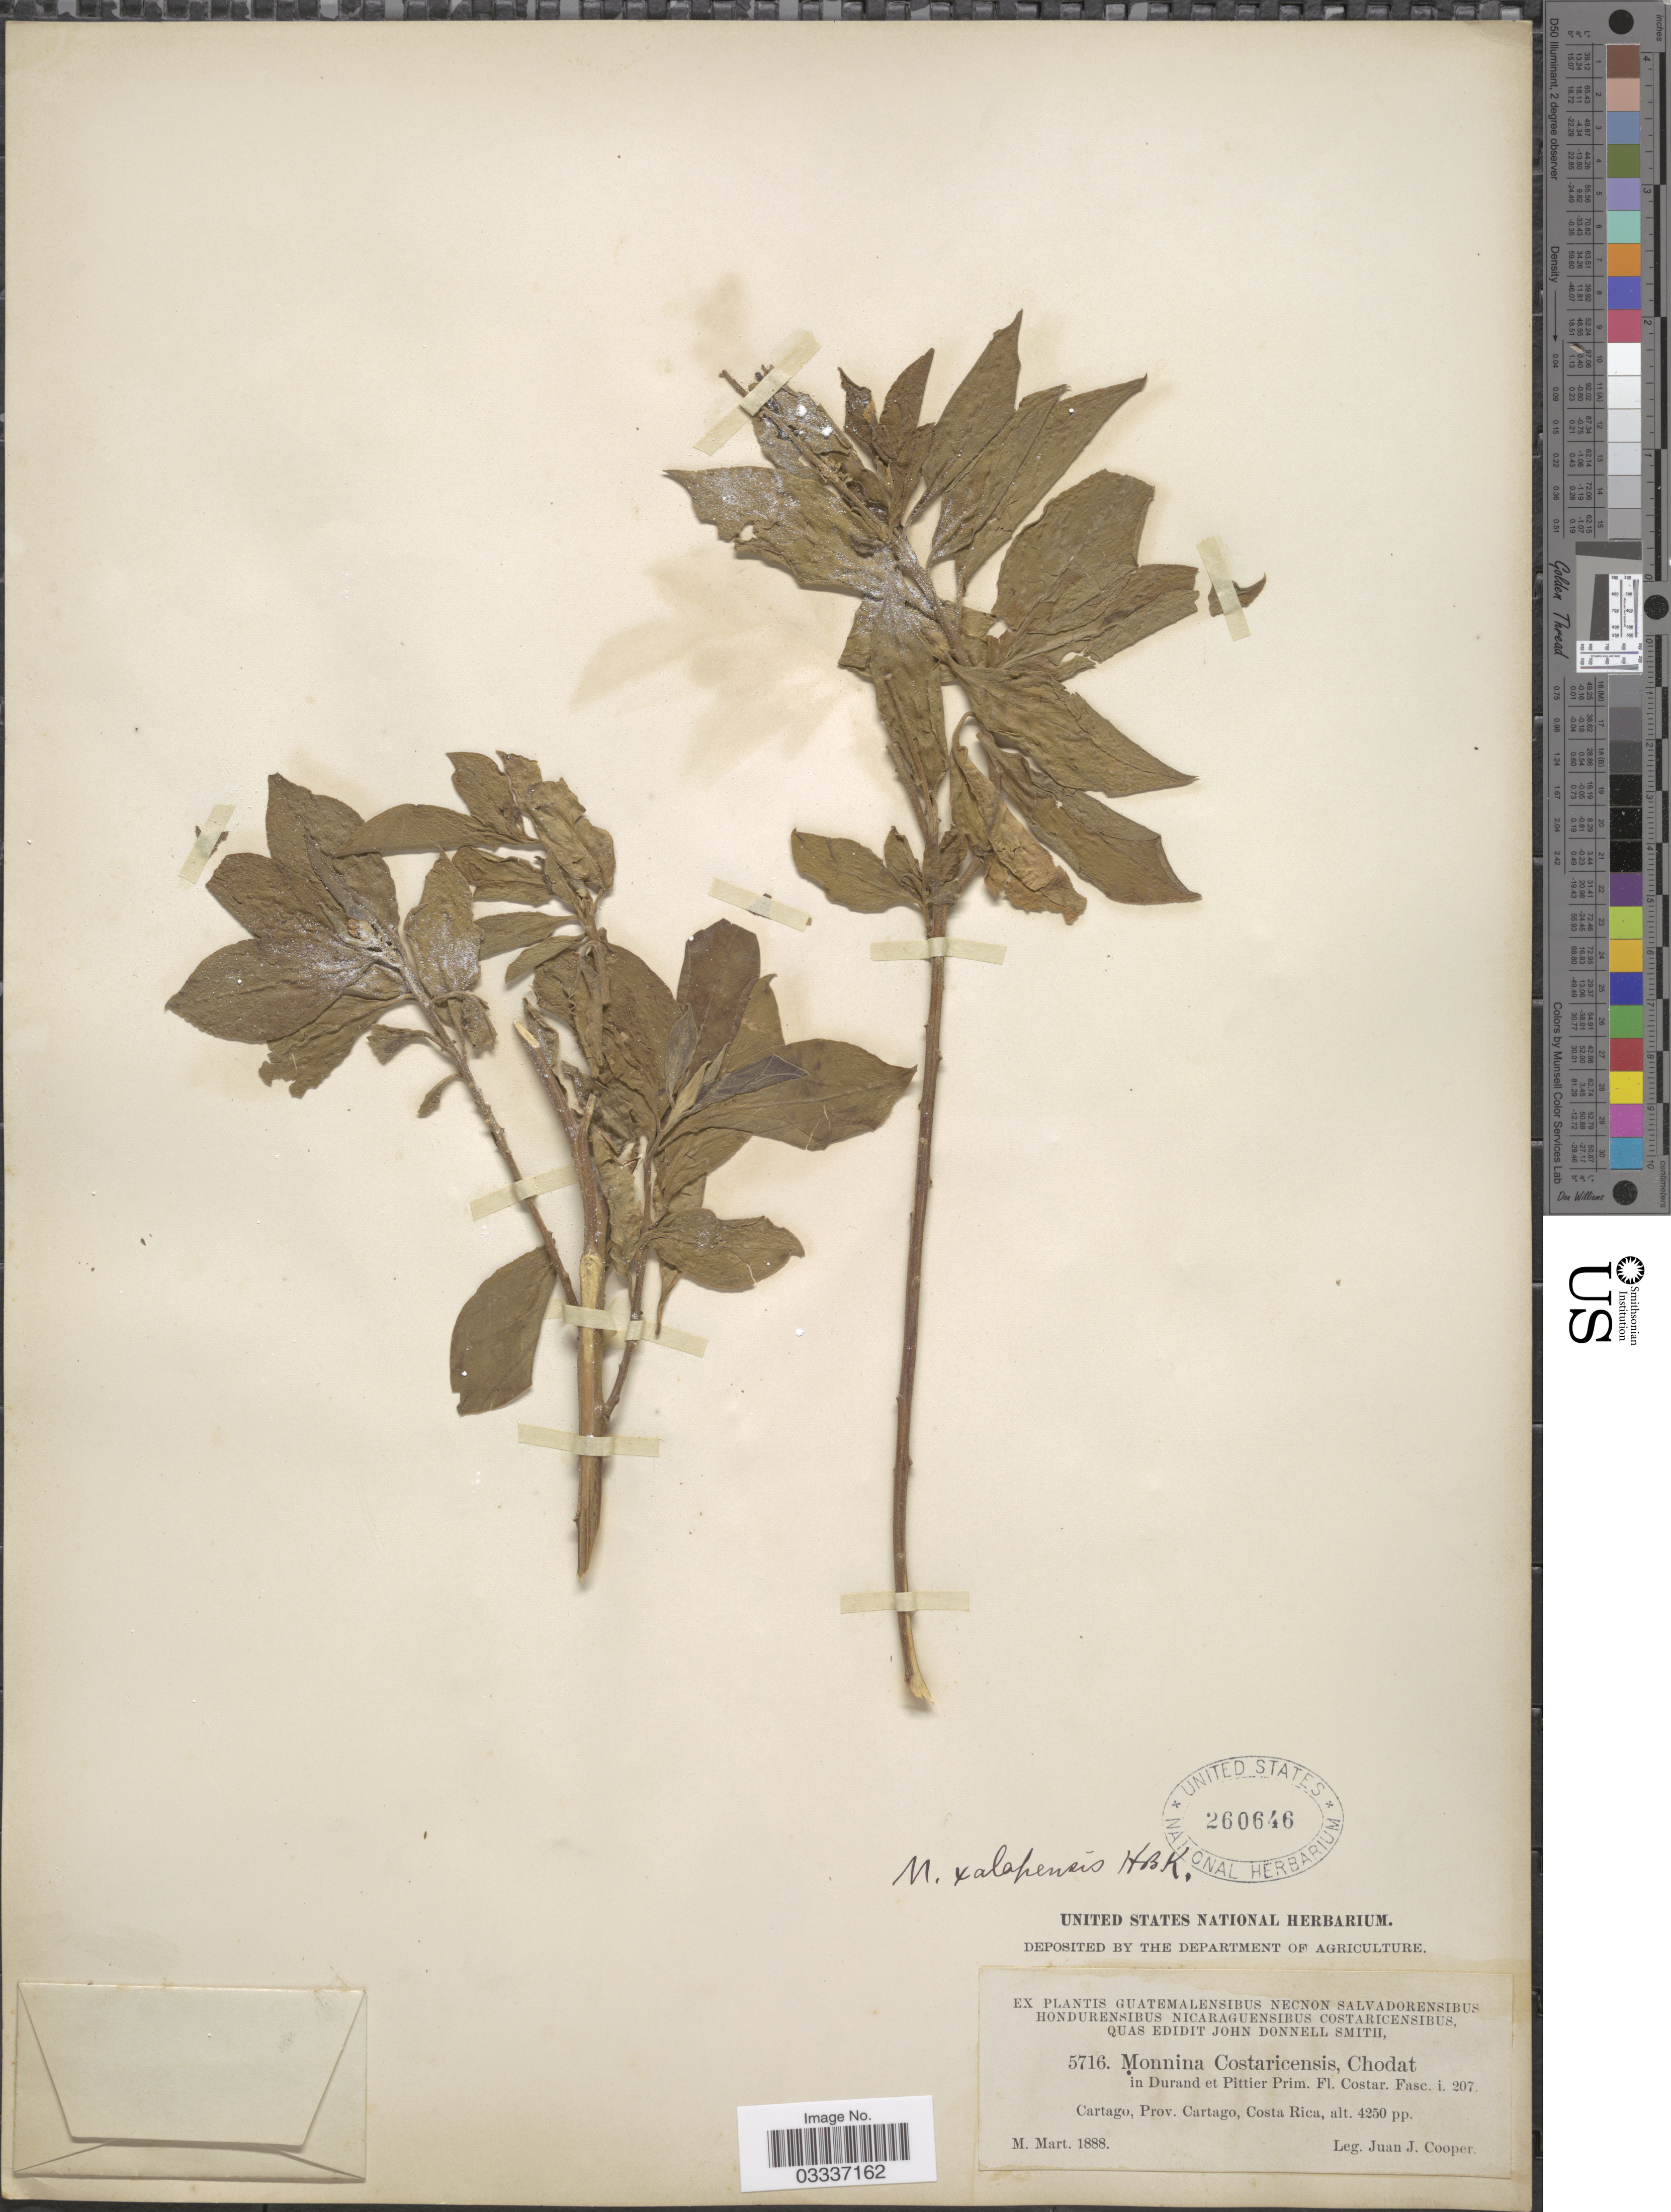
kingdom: Plantae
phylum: Tracheophyta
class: Magnoliopsida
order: Fabales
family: Polygalaceae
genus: Monnina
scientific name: Monnina xalapensis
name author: Kunth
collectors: J. J. Cooper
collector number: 5716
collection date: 1888-03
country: Costa Rica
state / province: Cartago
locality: Cartago.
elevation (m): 1295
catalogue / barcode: US 260646